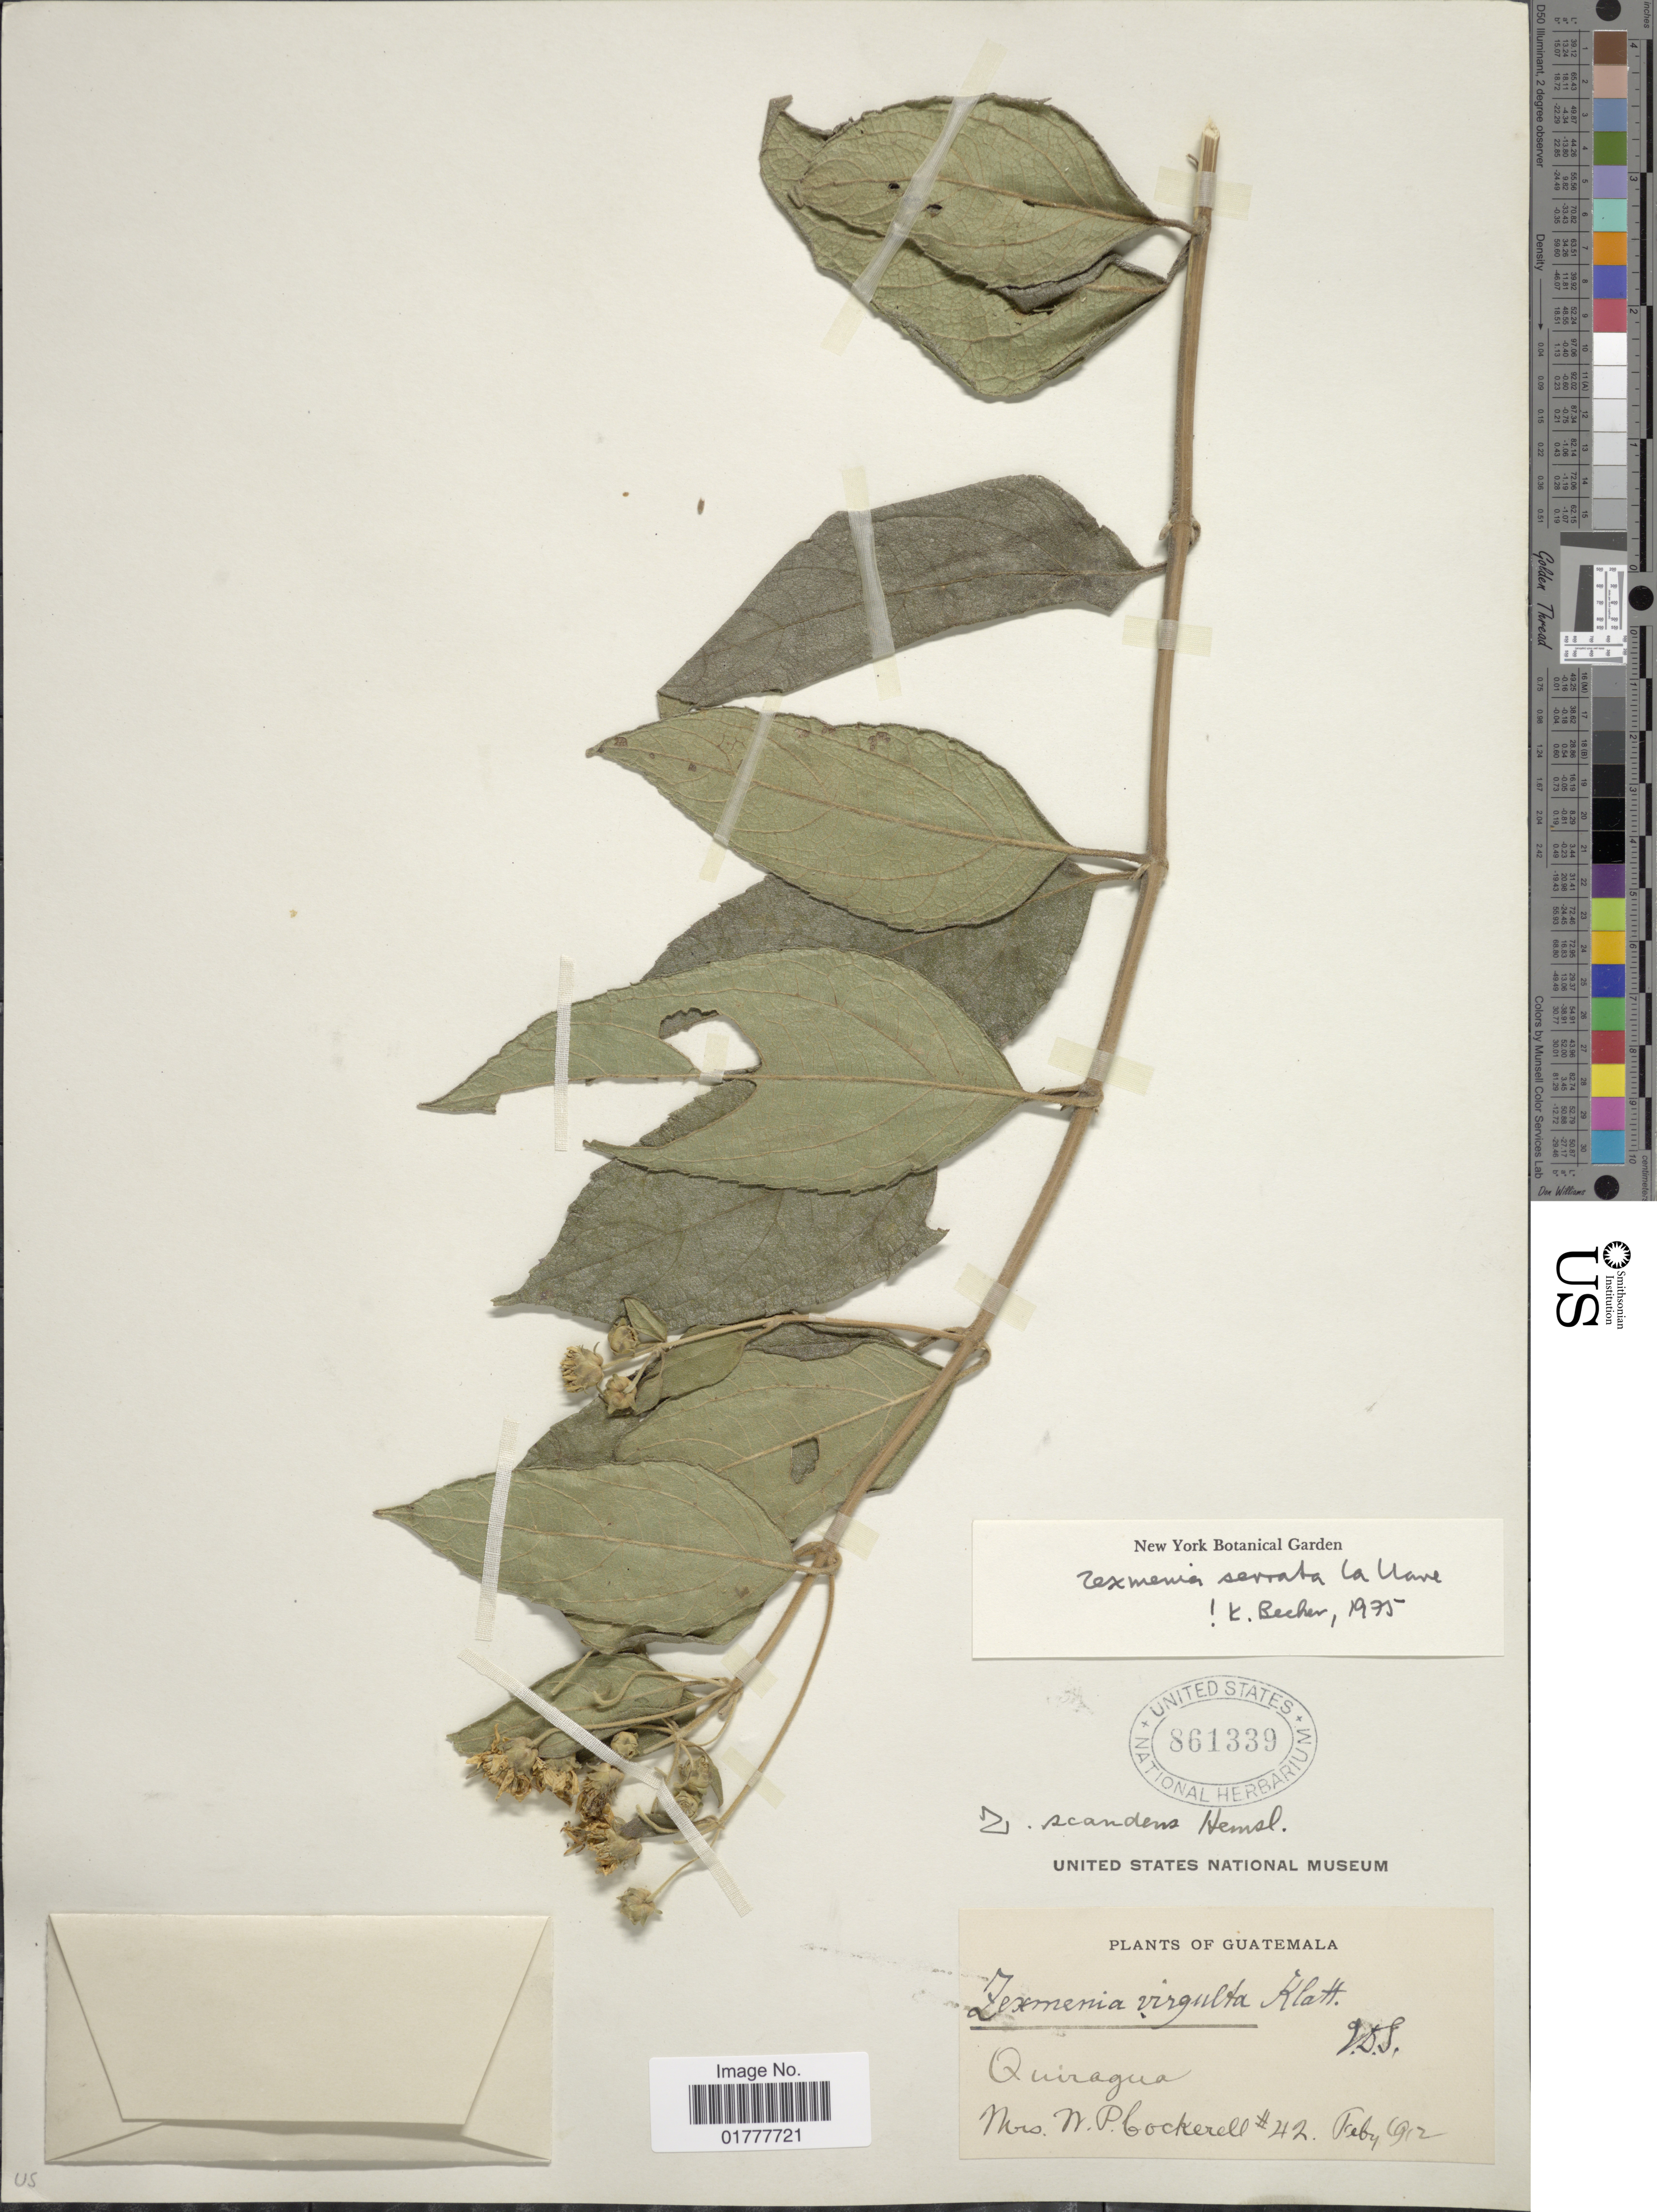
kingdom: Plantae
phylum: Tracheophyta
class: Magnoliopsida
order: Asterales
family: Asteraceae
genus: Zexmenia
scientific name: Zexmenia serrata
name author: La Llave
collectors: W. Cockerell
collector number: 42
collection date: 1912-02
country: Guatemala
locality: Guatemala. Quiagua.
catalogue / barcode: US 861339